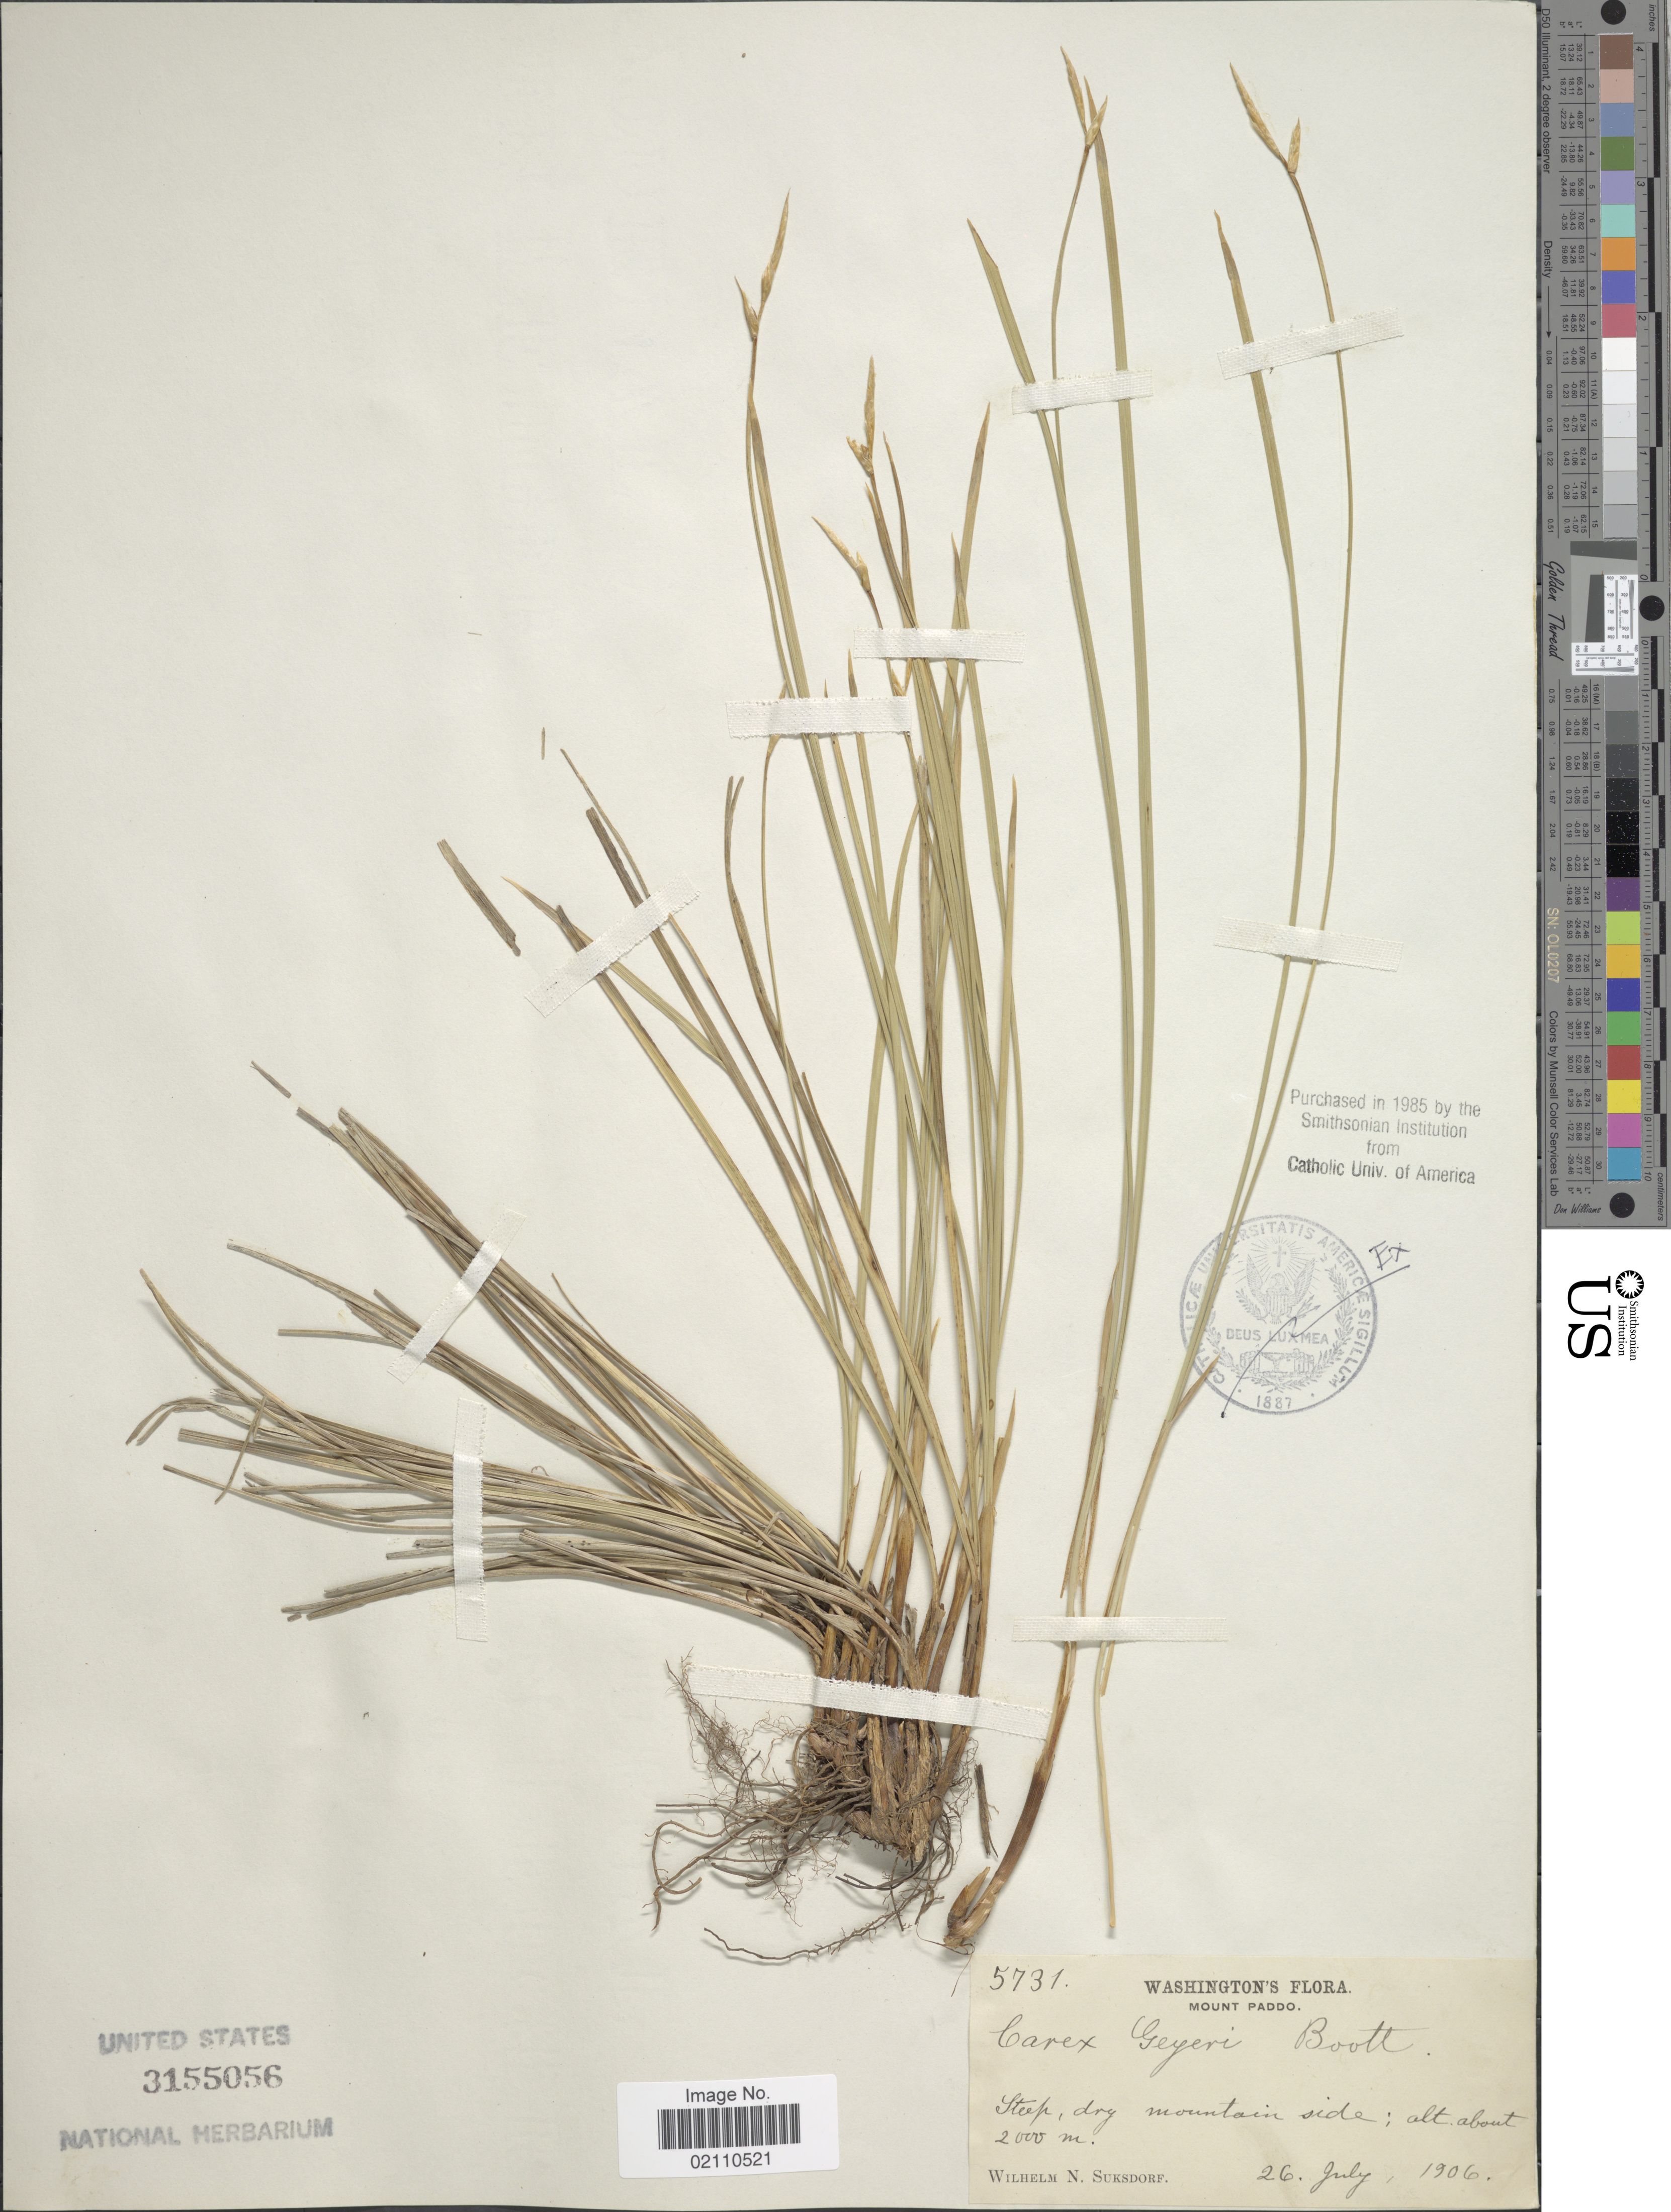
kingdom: Plantae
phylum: Tracheophyta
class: Liliopsida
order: Poales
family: Cyperaceae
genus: Carex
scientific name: Carex geyeri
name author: Boott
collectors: W. N. Suksdorf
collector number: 731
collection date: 1906-07-26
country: United States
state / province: Washington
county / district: Skamania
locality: Mount Paddo.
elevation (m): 2000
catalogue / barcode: US 3155056